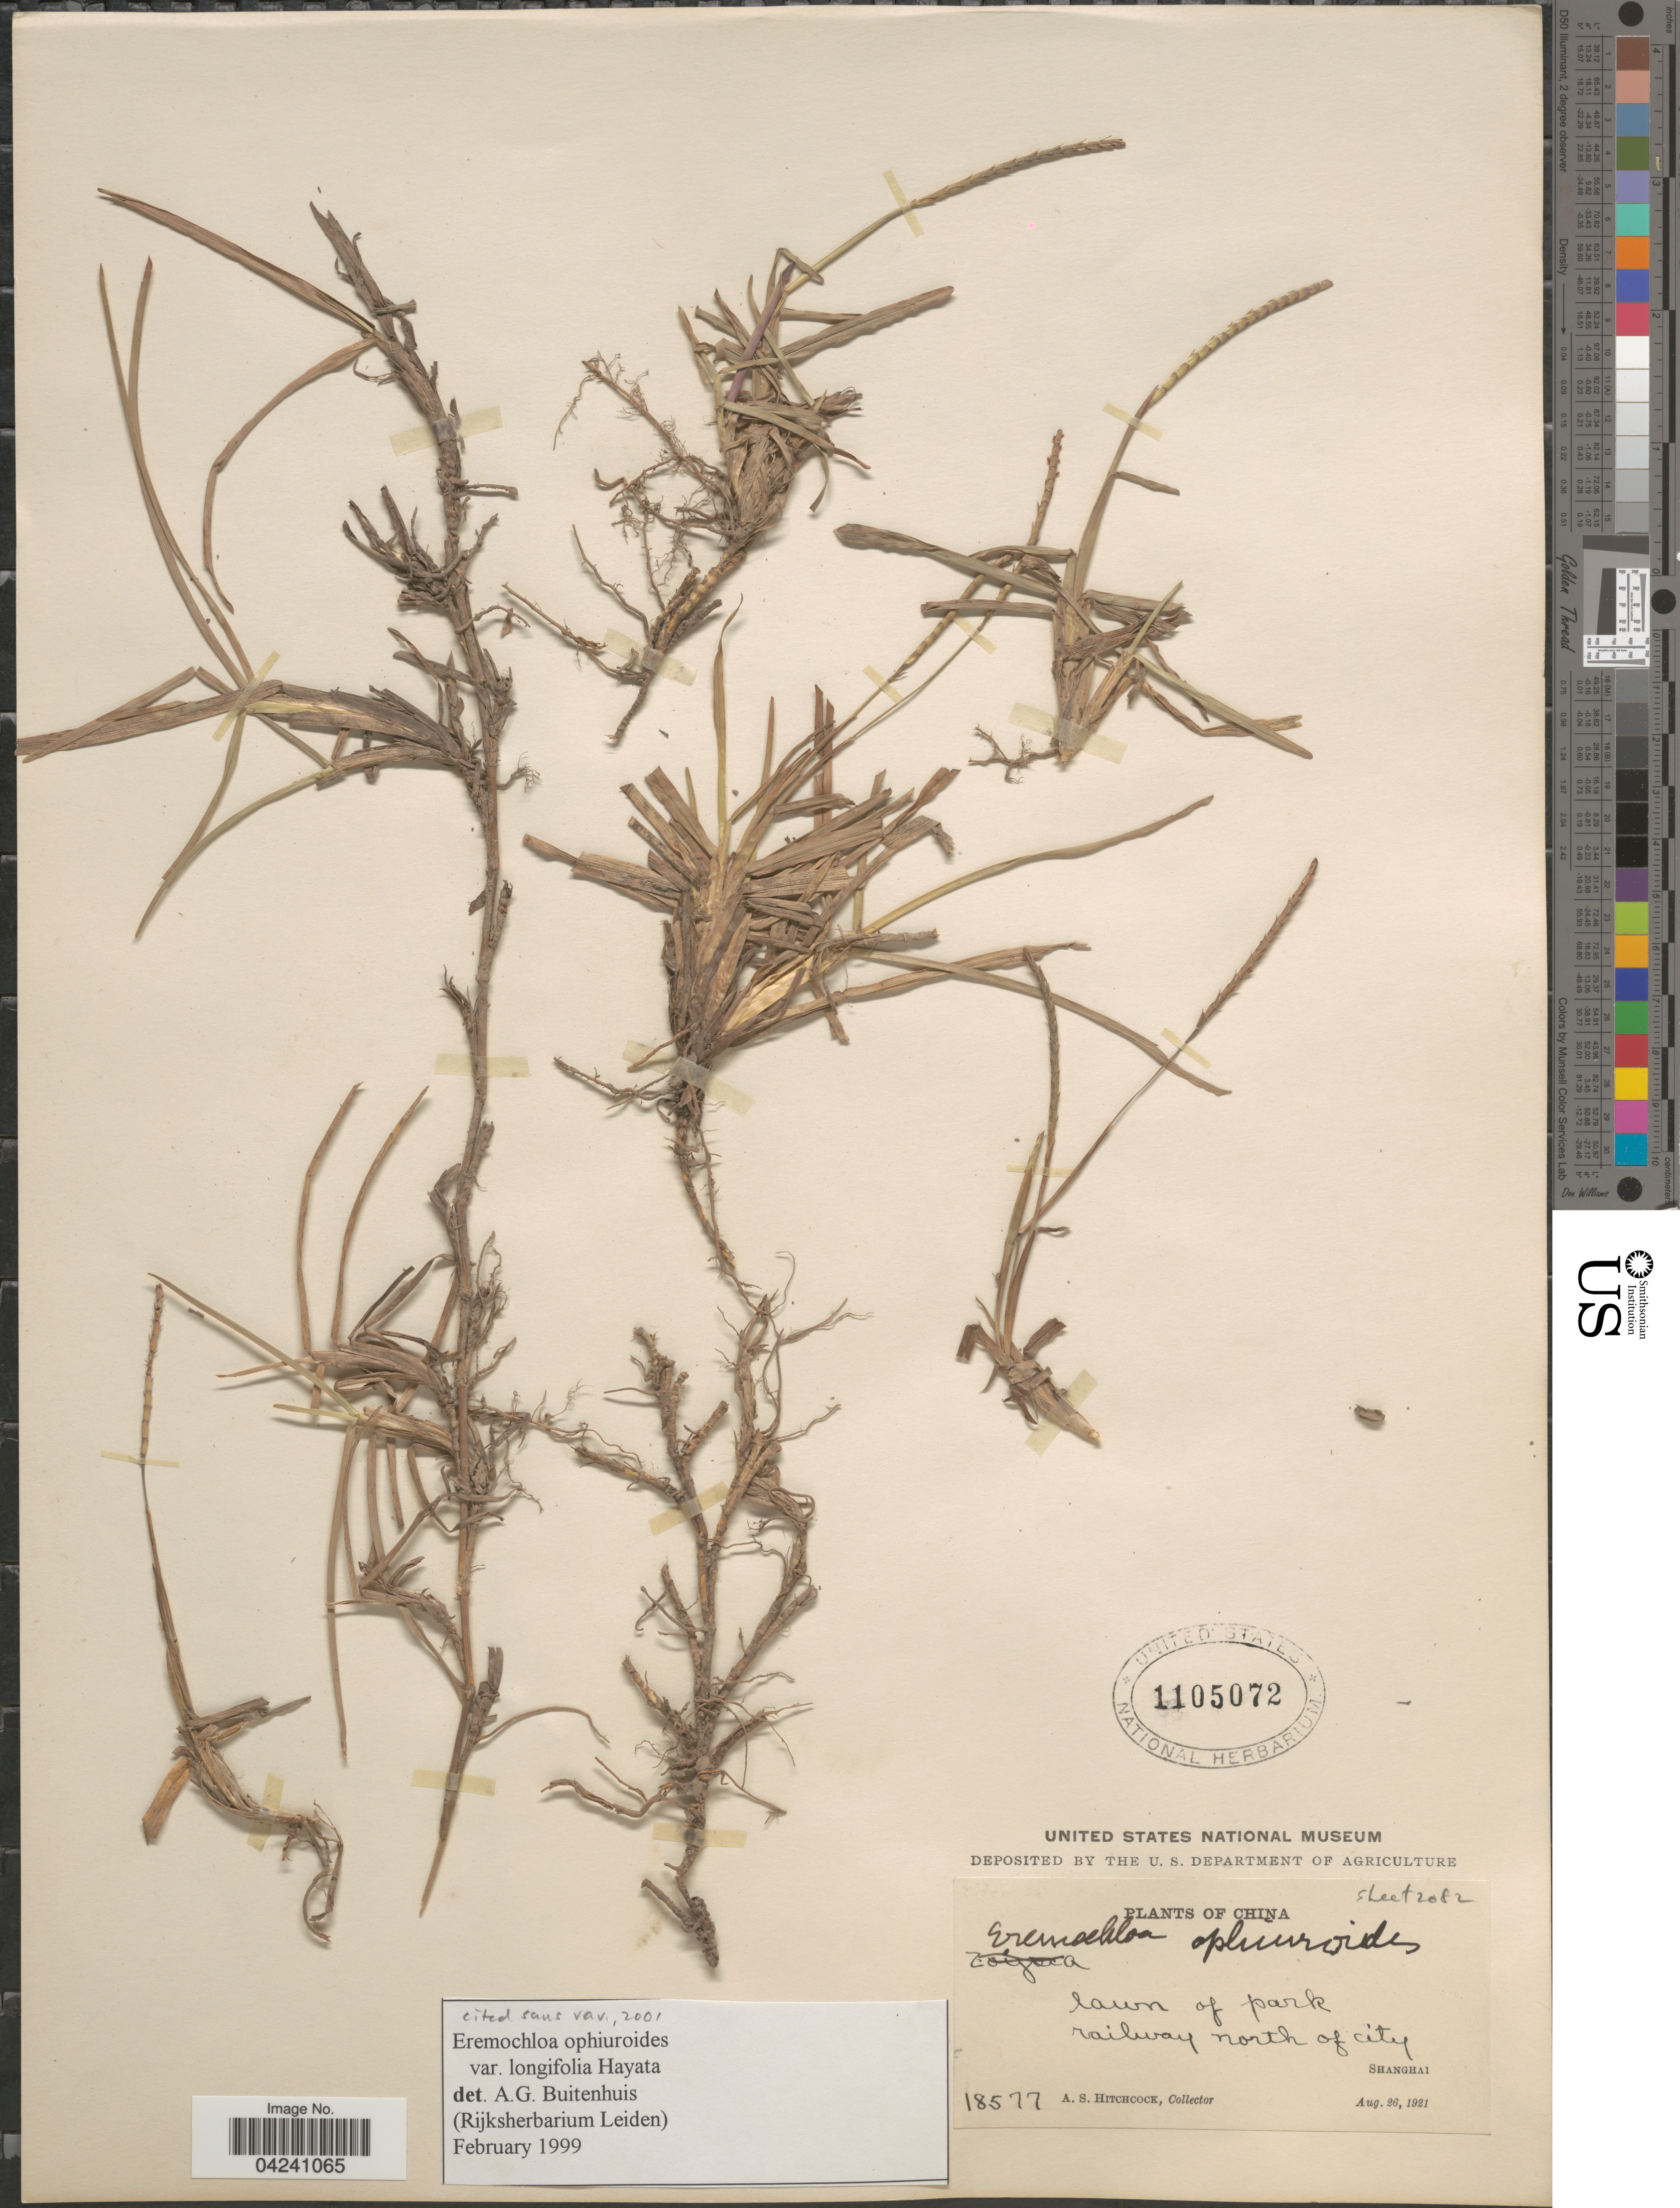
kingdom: Plantae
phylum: Tracheophyta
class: Liliopsida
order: Poales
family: Poaceae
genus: Eremochloa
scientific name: Eremochloa ophiuroides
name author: (Munro) Hack.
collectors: A. S. Hitchcock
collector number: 18577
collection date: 1921-08-26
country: China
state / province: Shanghai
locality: Lawn of park railway north of city. Shanghai.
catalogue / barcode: US 1105072